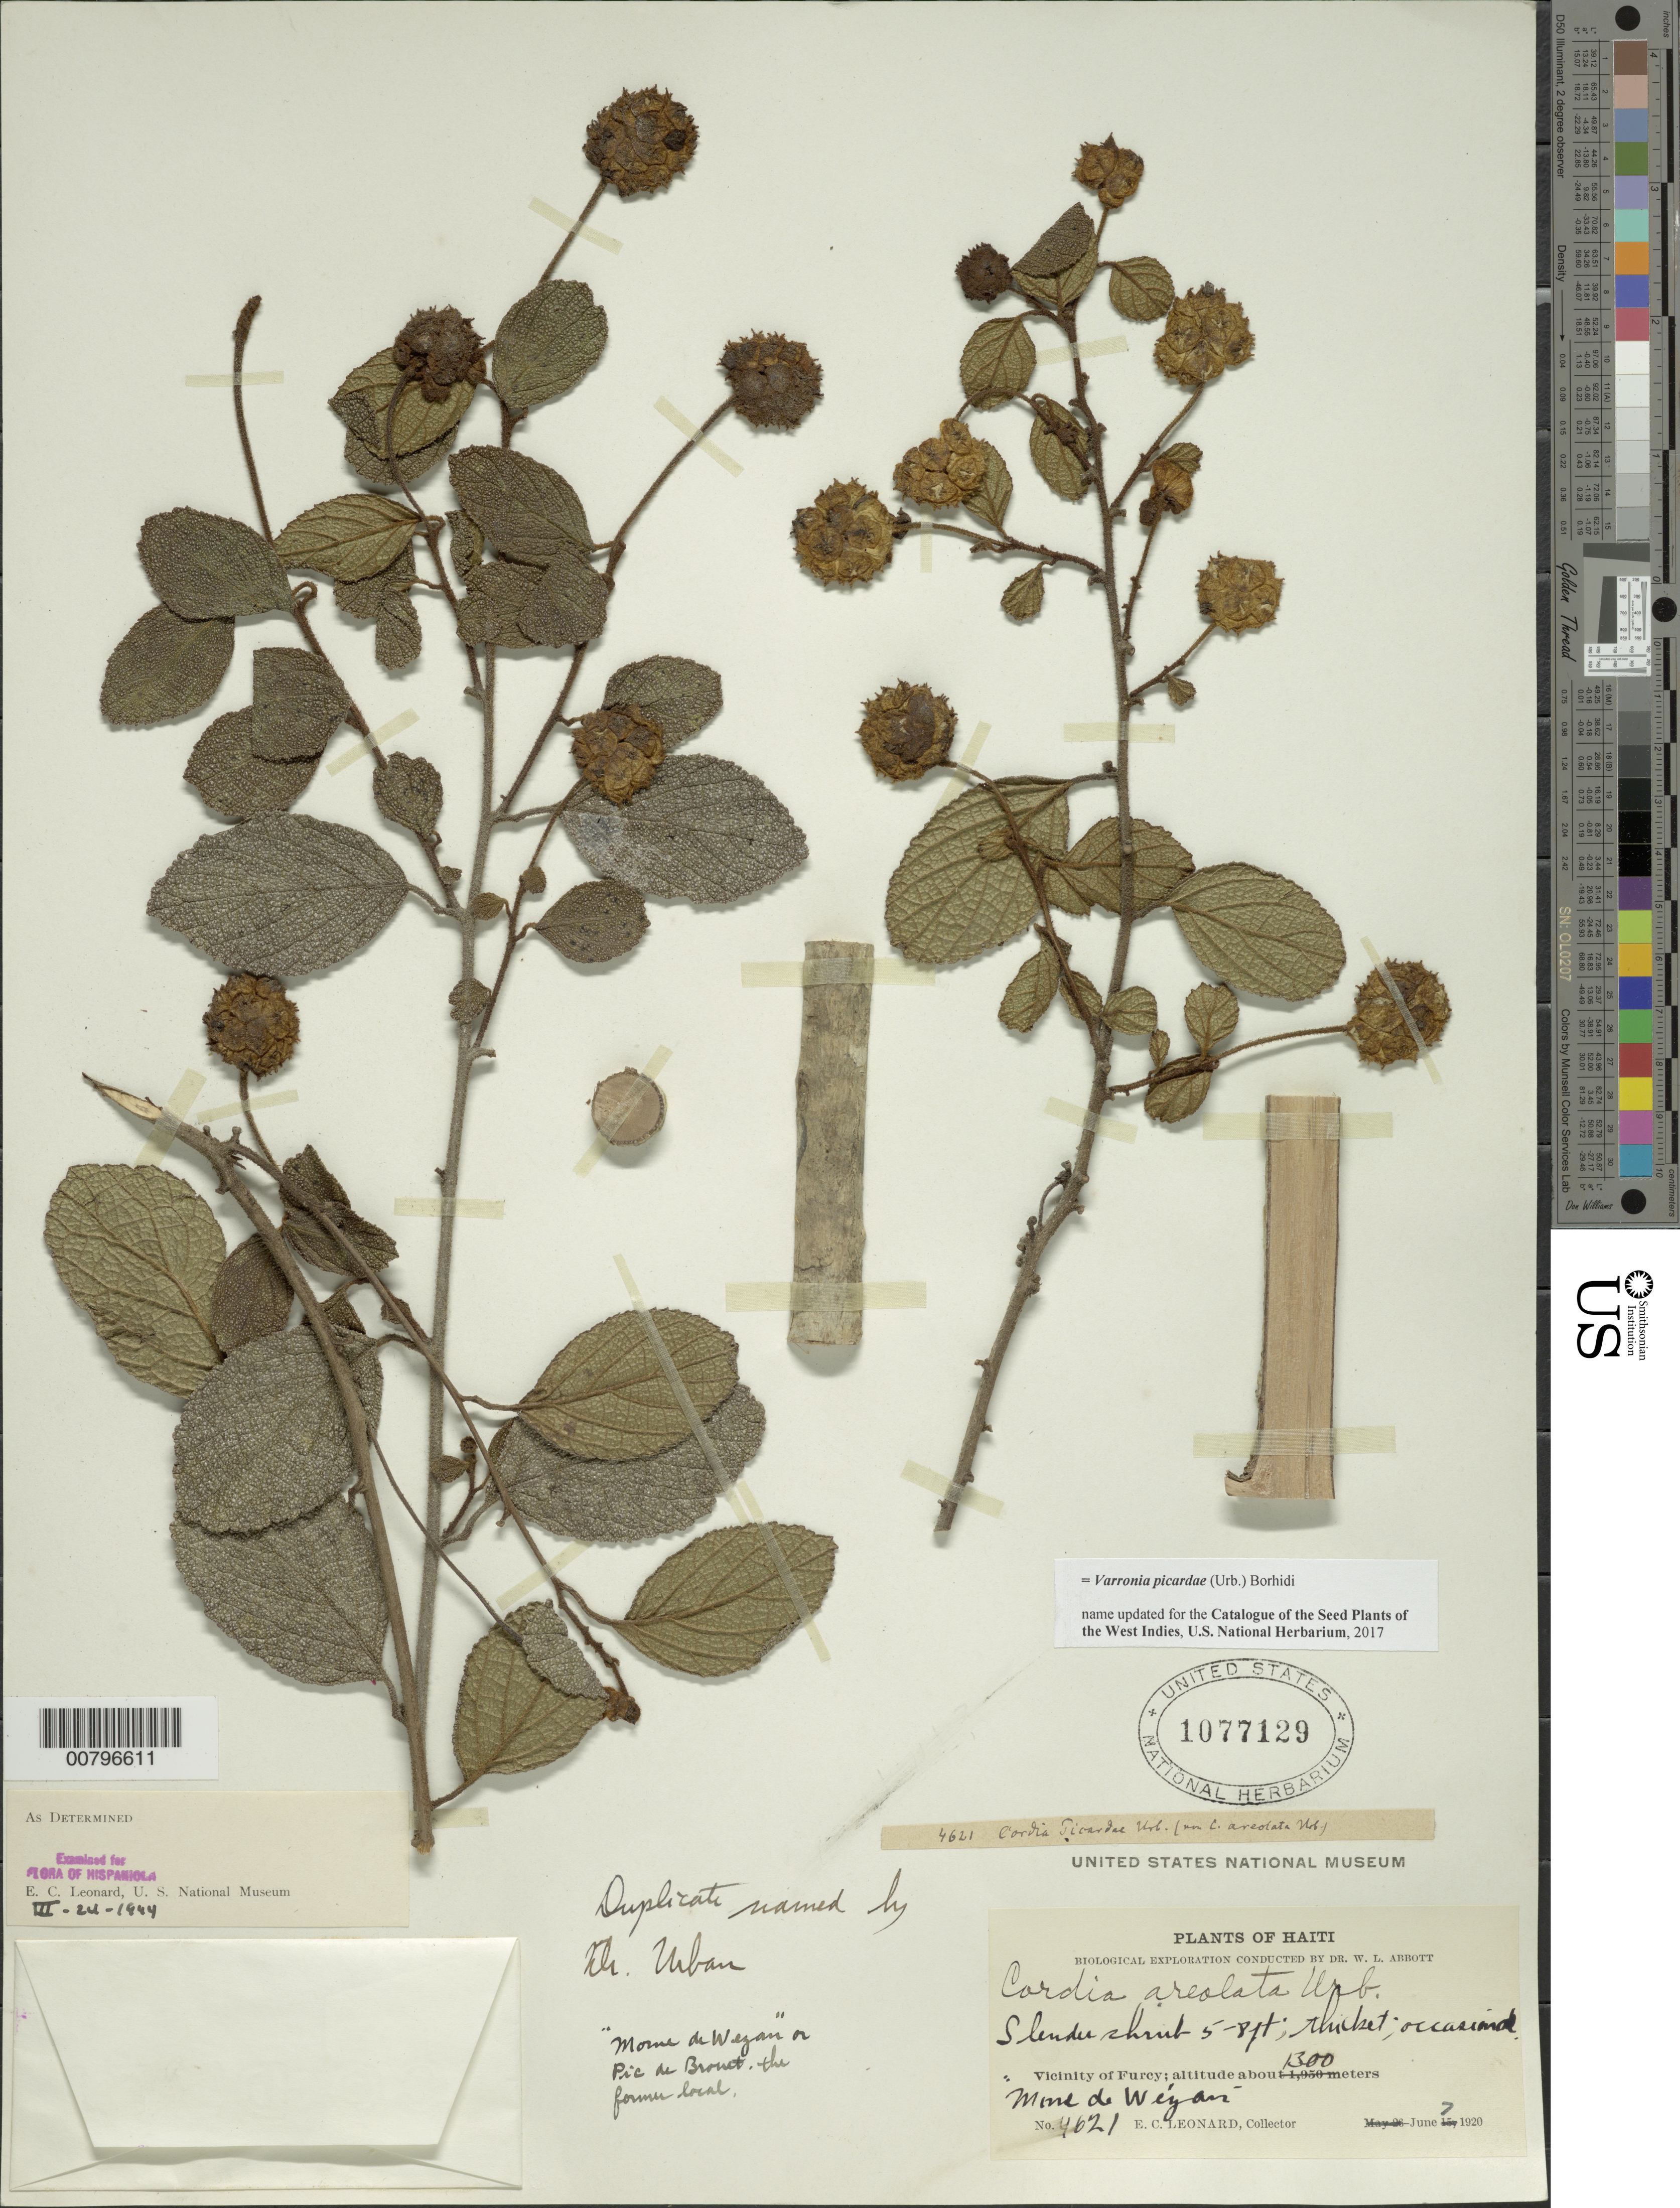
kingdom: Plantae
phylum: Tracheophyta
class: Magnoliopsida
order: Boraginales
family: Cordiaceae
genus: Varronia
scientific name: Varronia picardae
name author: (Urb.) Borhidi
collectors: E. C. Leonard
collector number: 4621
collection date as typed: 07 Jun 1920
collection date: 1920-06-07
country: Haiti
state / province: Ouest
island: Hispaniola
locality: Vicinity of Furcy, Morne de Wéyon.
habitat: Thicket.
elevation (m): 1300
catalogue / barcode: US 1077129